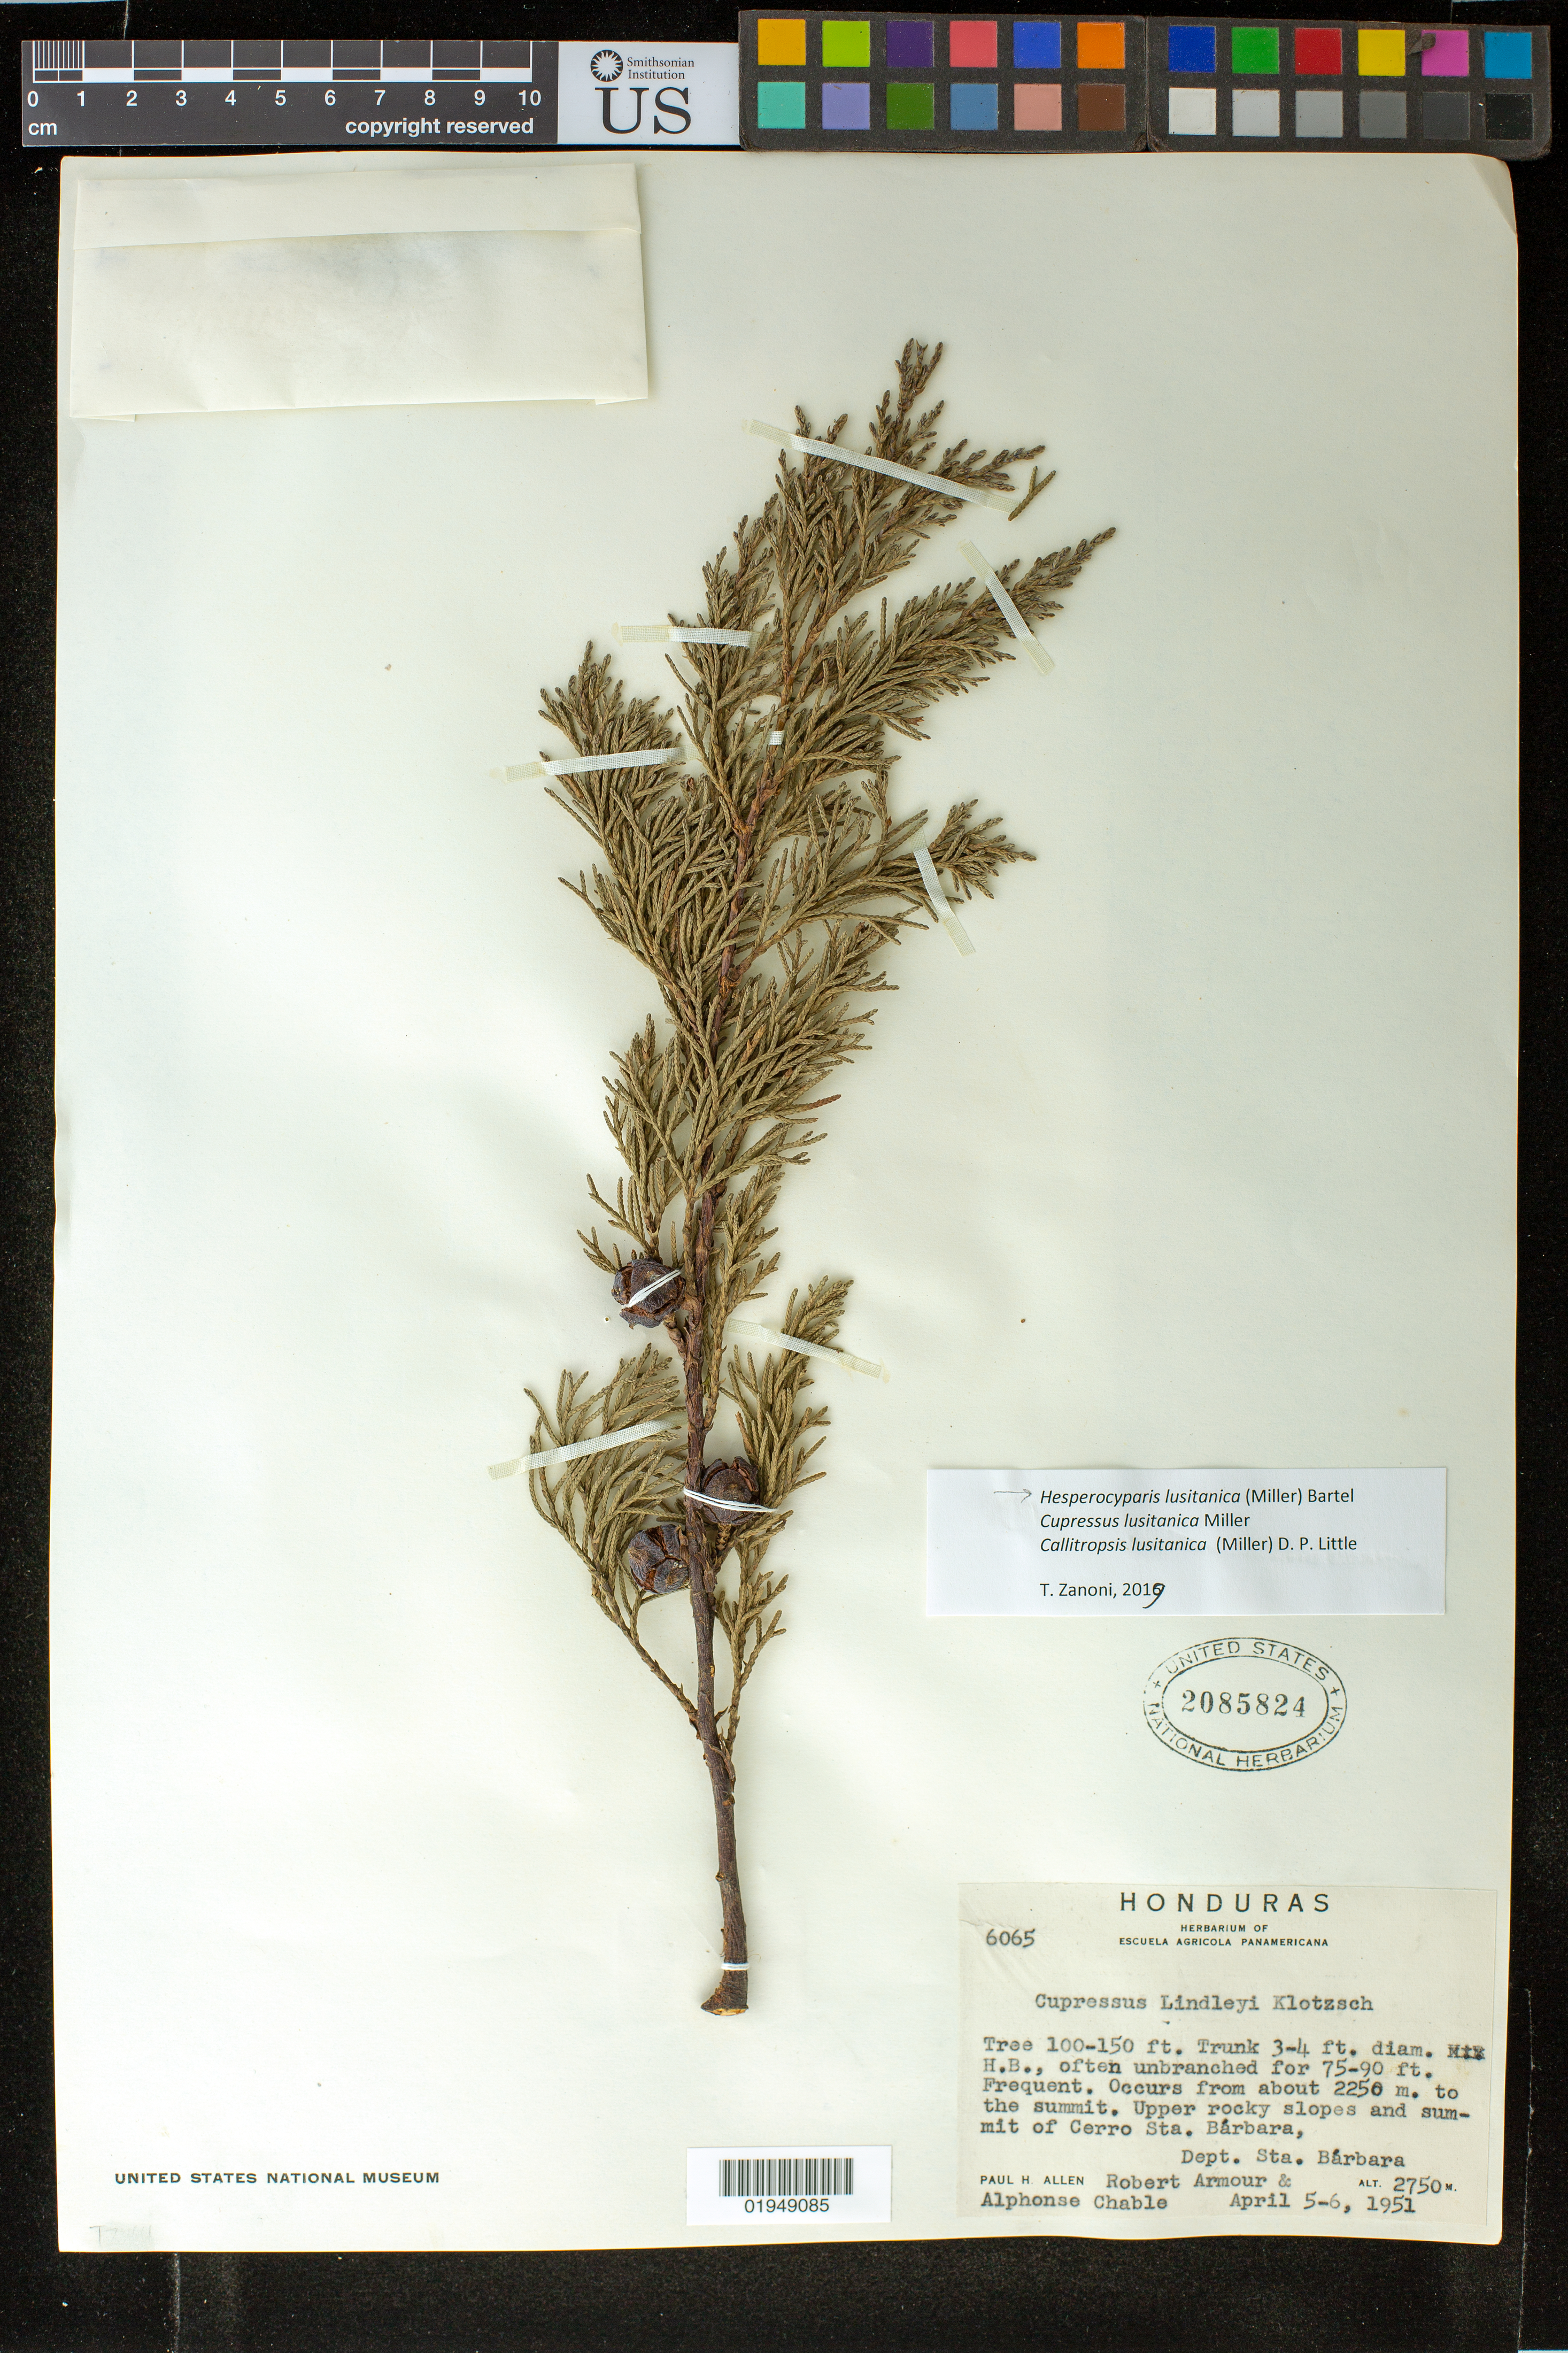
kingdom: Plantae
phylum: Tracheophyta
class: Pinopsida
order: Pinales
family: Cupressaceae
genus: Hesperocyparis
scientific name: Hesperocyparis lusitanica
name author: (Miller) Bartel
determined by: Zanoni, T. A., (NY), New York Botanical Garden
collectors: P. H. Allen, R. Armour & A. Chable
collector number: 6065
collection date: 1951-04-05/1951-04-06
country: Honduras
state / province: Santa Bárbara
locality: Upper rocky slopes and summit of Cerro Sta Bárbara, Dept. Sta Bárbara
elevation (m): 2750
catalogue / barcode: US 2085824